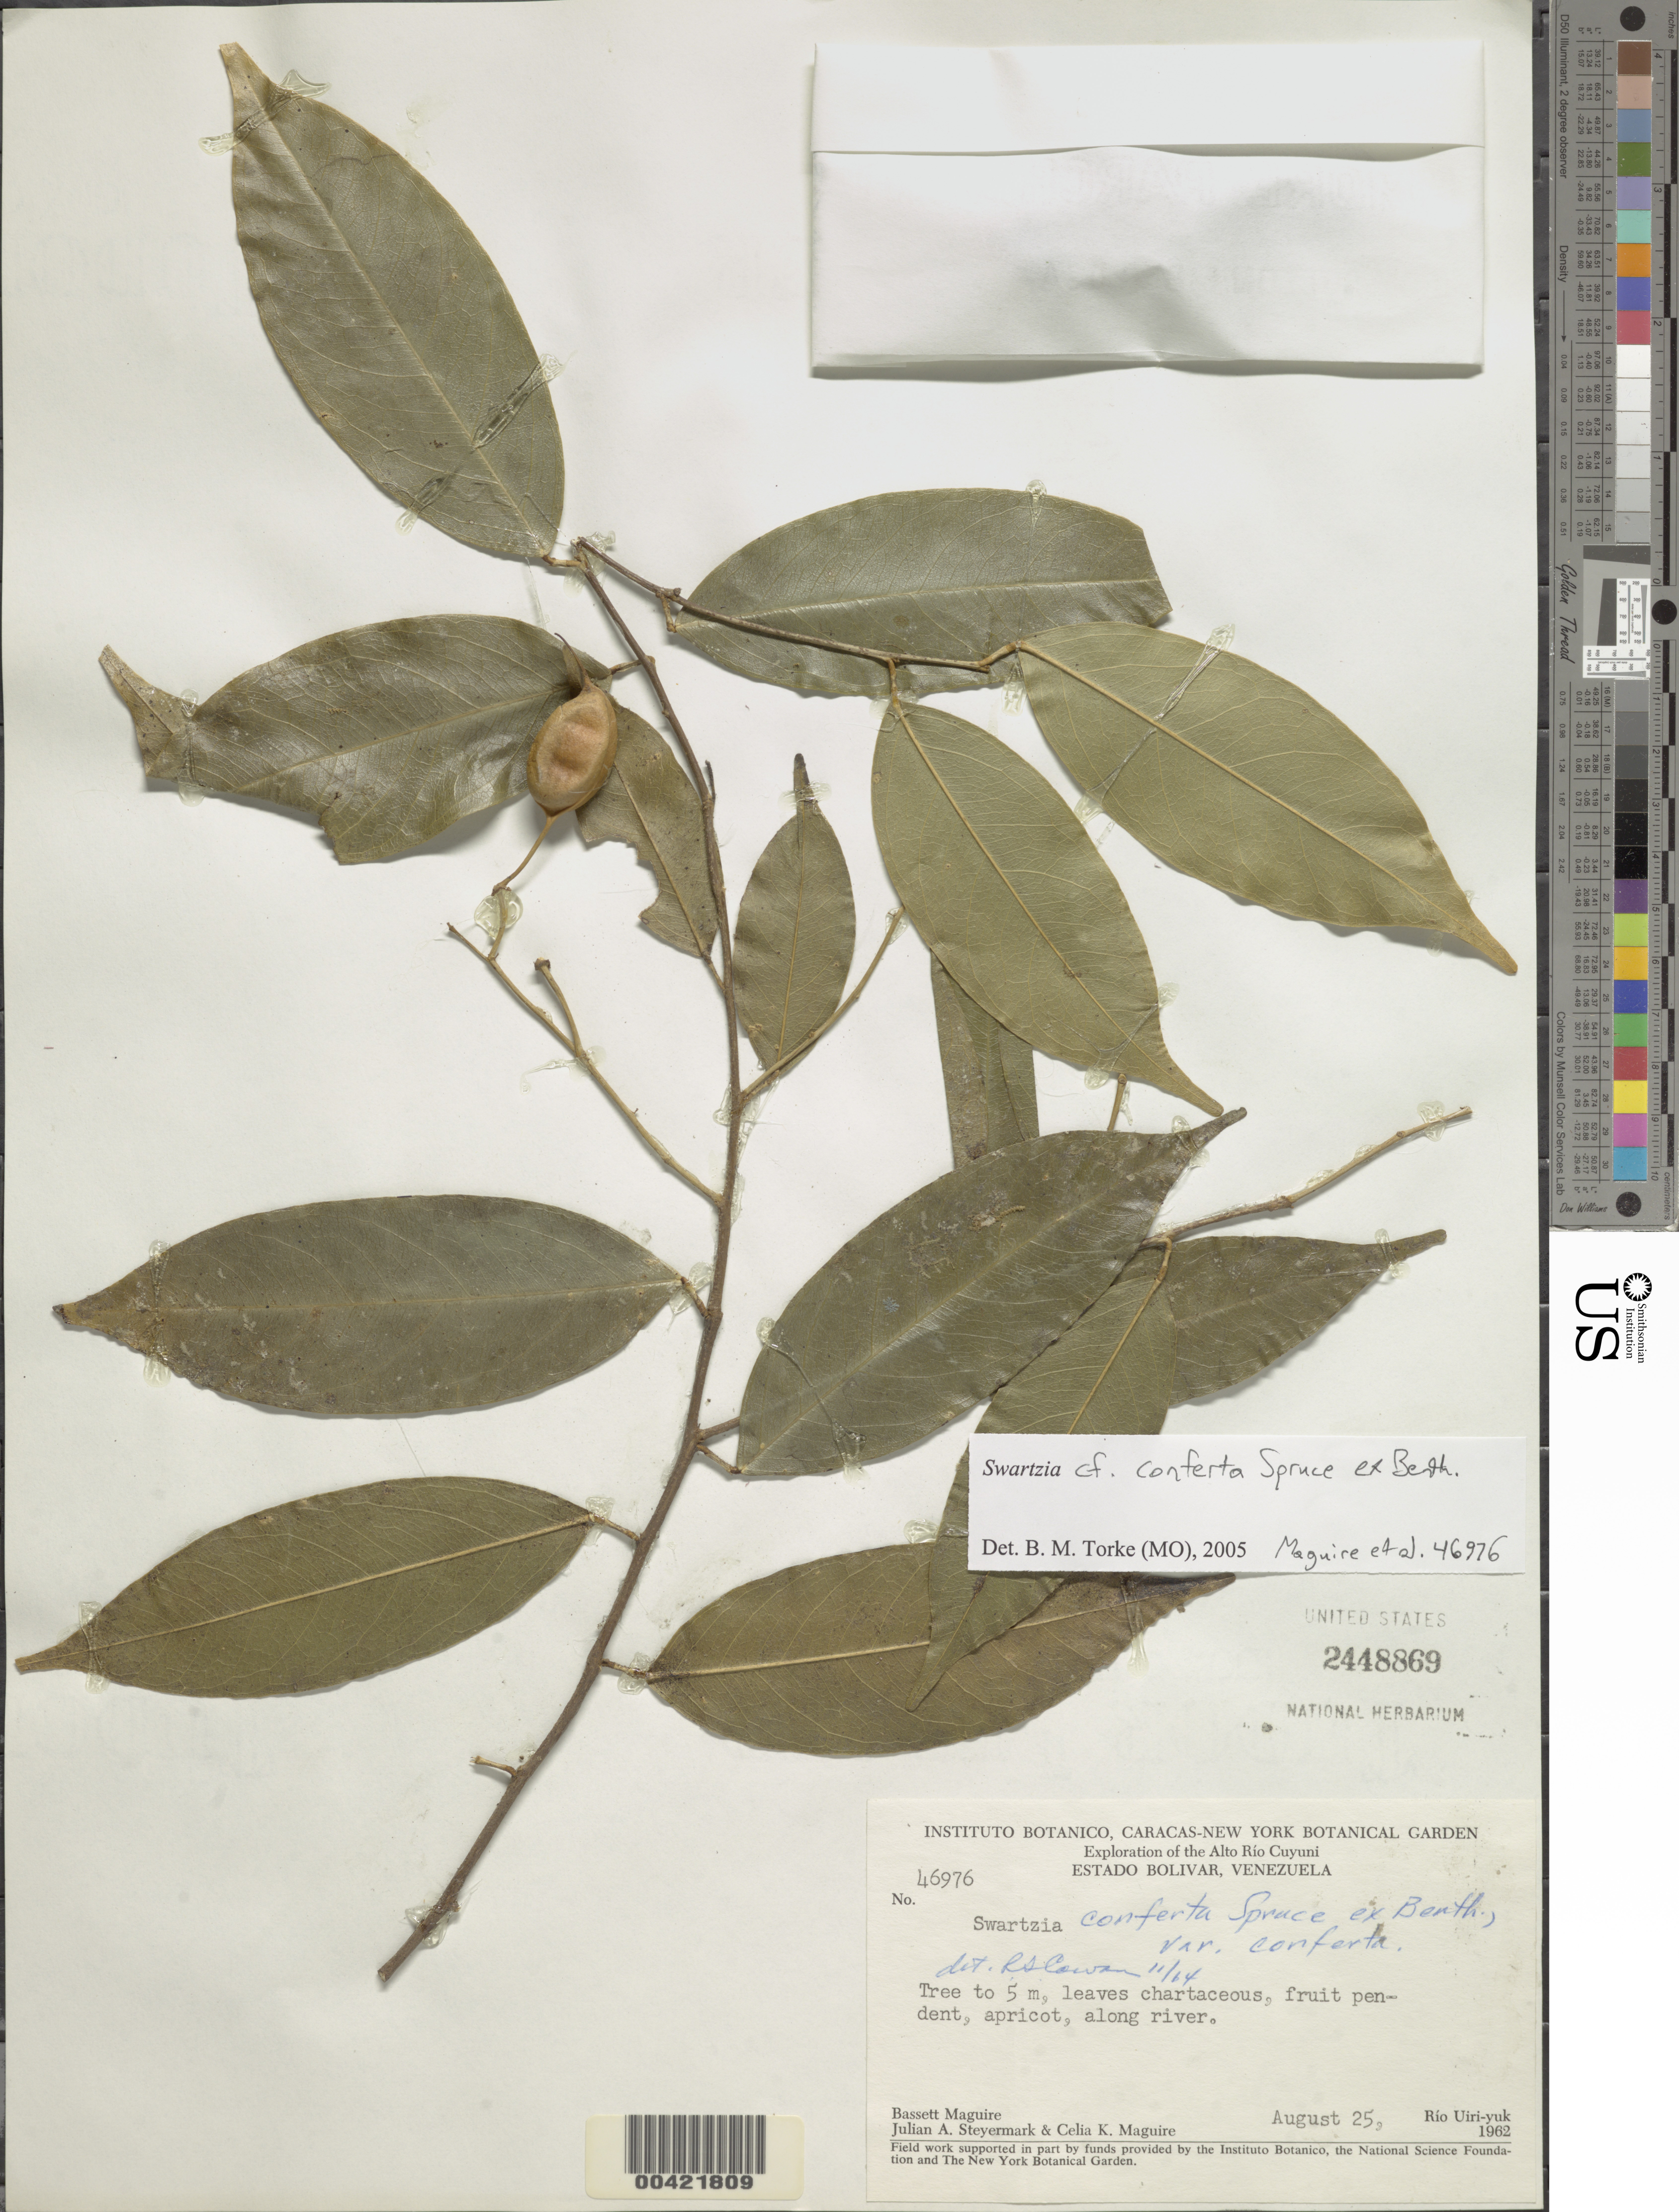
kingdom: Plantae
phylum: Tracheophyta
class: Magnoliopsida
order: Fabales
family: Fabaceae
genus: Swartzia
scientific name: Swartzia conferta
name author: Spruce ex Benth. in Mart.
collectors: B. Maguire, J. Steyermark & C. K. Maguire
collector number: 46976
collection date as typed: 25 Aug 1962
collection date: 1962-08-25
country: Venezuela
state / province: Bolivar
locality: Rio uiri-yuk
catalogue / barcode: US 2448869